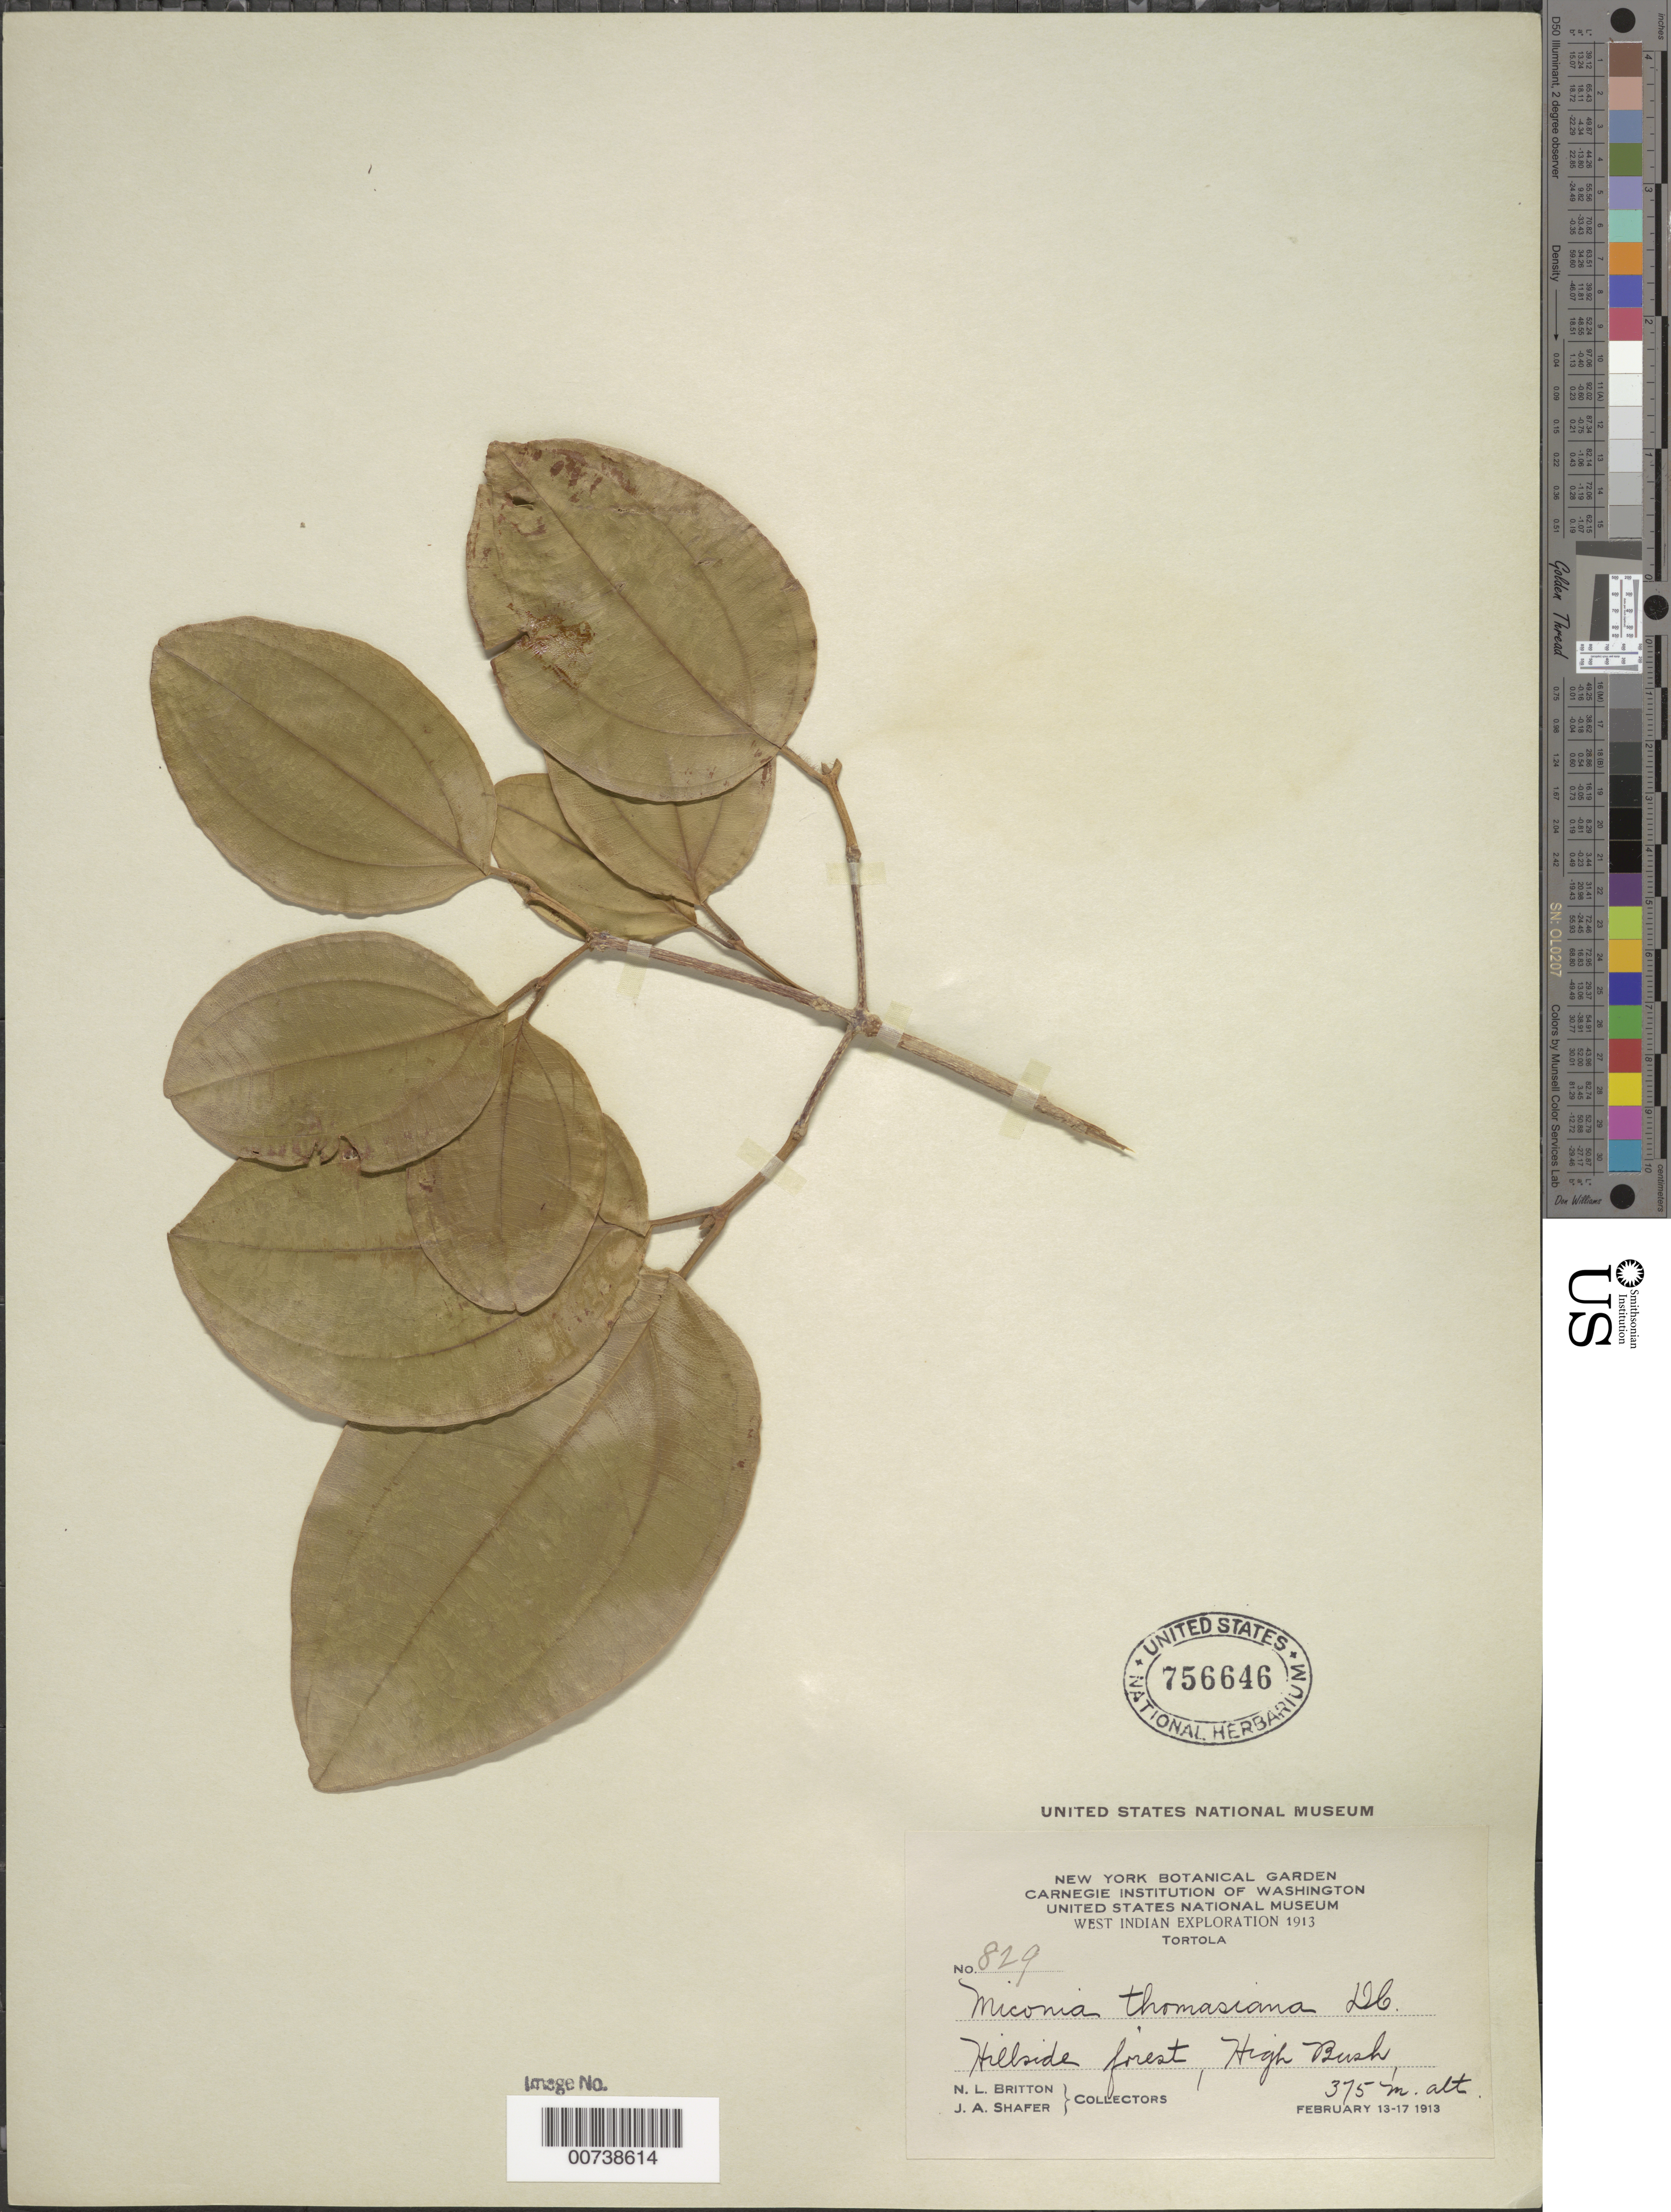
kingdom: Plantae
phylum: Tracheophyta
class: Magnoliopsida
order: Myrtales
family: Melastomataceae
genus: Miconia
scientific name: Miconia thomasiana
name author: DC.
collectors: N. Britton & J. A. Shafer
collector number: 829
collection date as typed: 13 Feb 1913 to 17 Feb 1913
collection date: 1913-02-13/1913-02-17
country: British Virgin Islands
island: Tortola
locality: High Bush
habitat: Hillside forest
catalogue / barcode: US 756646